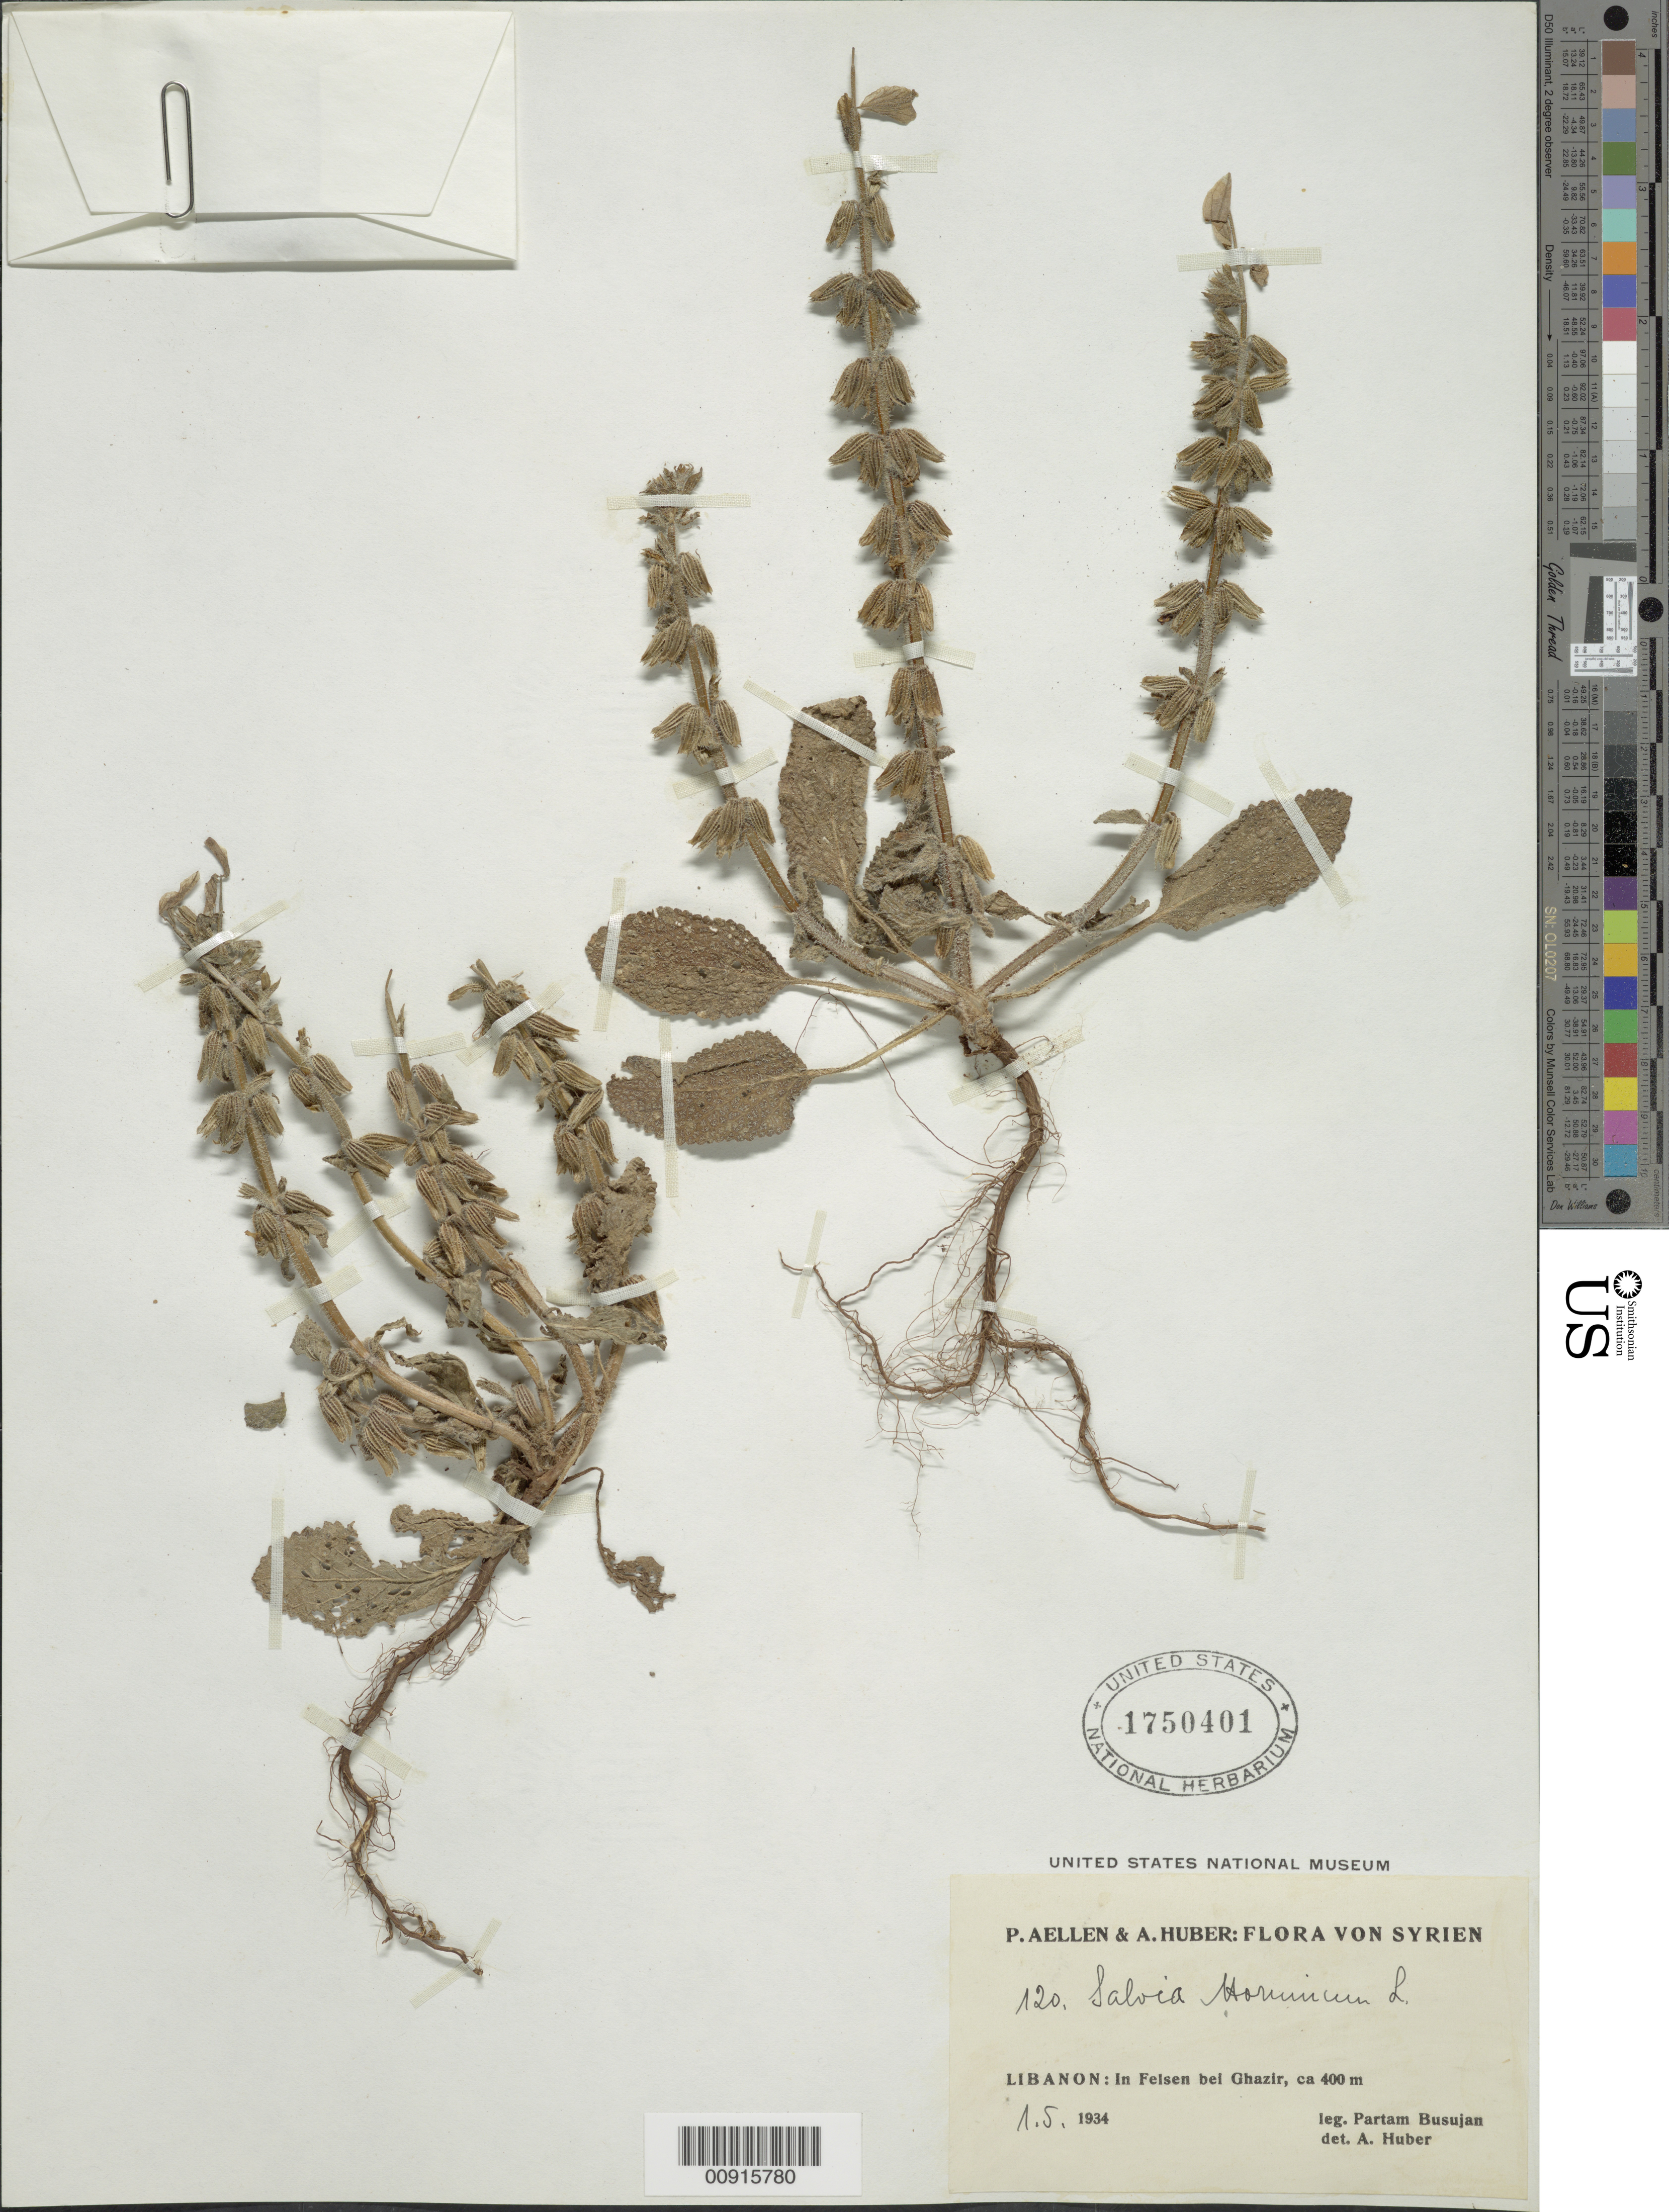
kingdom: Plantae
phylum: Tracheophyta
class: Magnoliopsida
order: Lamiales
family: Lamiaceae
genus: Salvia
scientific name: Salvia horminum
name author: L.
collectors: P. Busujan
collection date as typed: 05 Jan 1934 or 01 May 1934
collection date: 1934-01-05 or 1934-05-01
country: Lebanon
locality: In felsen bel Ghazir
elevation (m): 400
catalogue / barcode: US 1750401